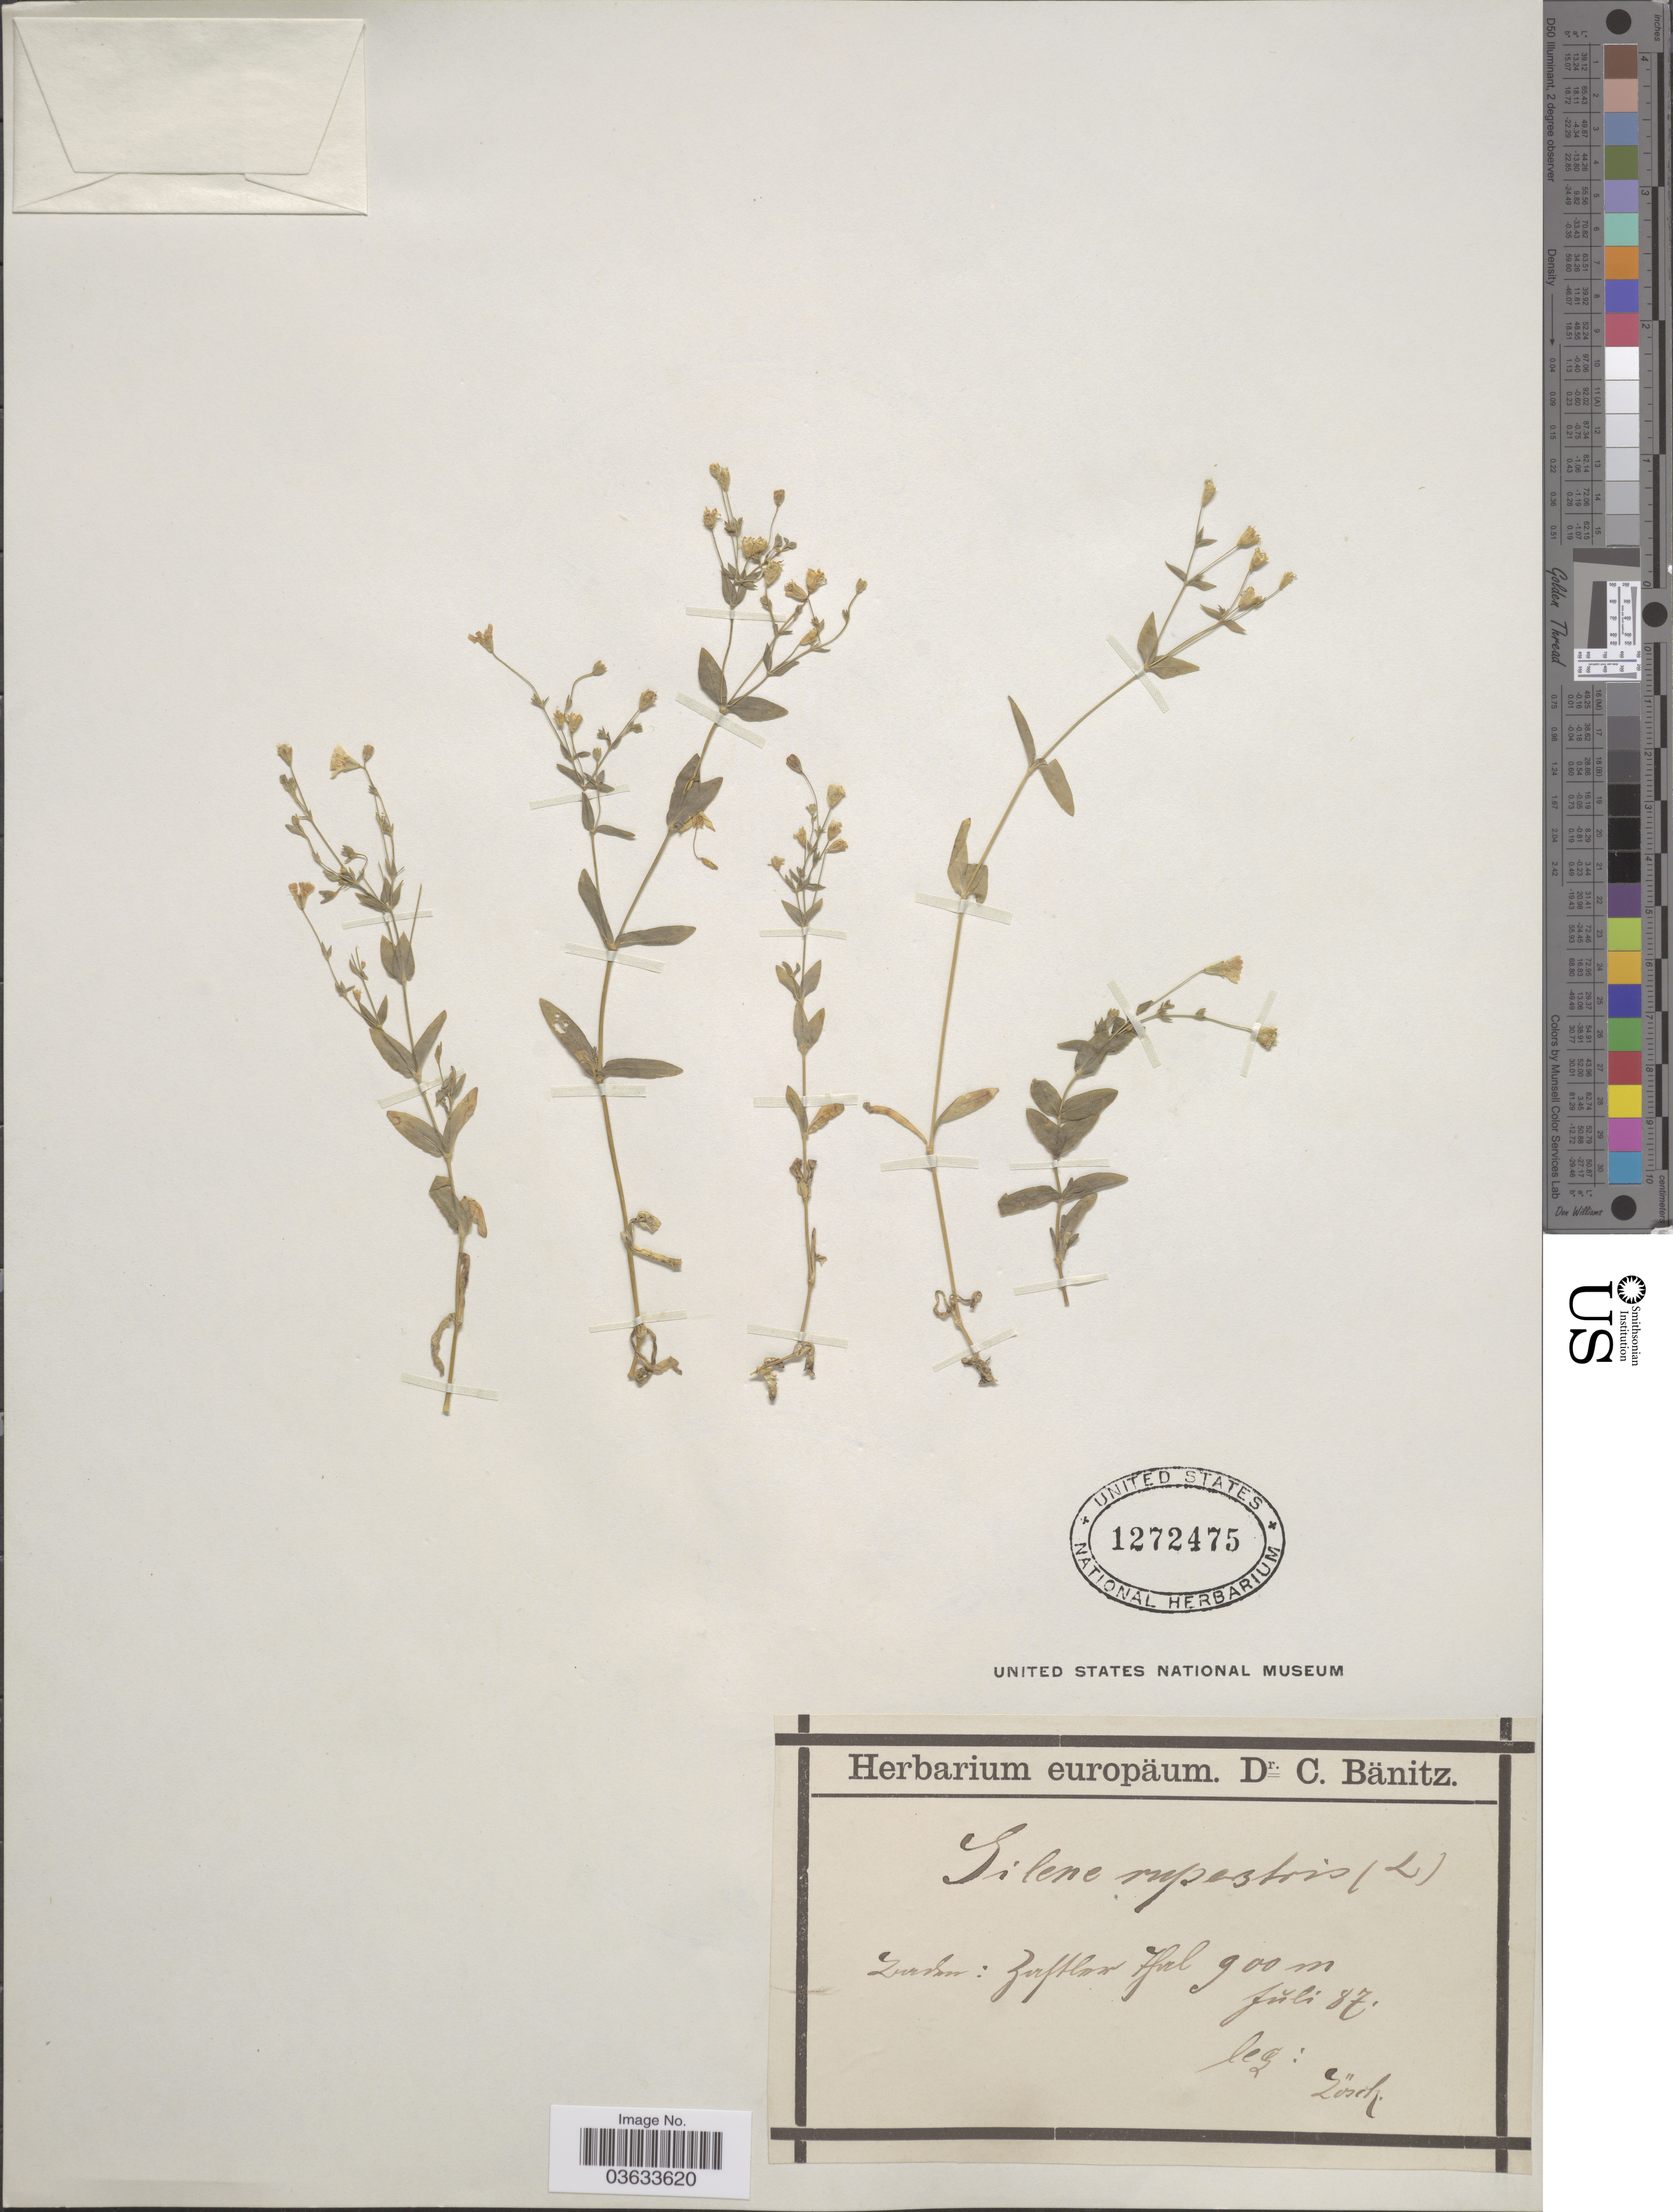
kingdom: Plantae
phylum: Tracheophyta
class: Magnoliopsida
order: Caryophyllales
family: Caryophyllaceae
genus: Atocion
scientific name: Atocion rupestre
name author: (L.) Oxelman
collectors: Zösch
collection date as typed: Transcribed d/m/y: /7/87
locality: Zurdan: Zurflow Azul. [interpreted]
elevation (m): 900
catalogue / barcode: US 1272475